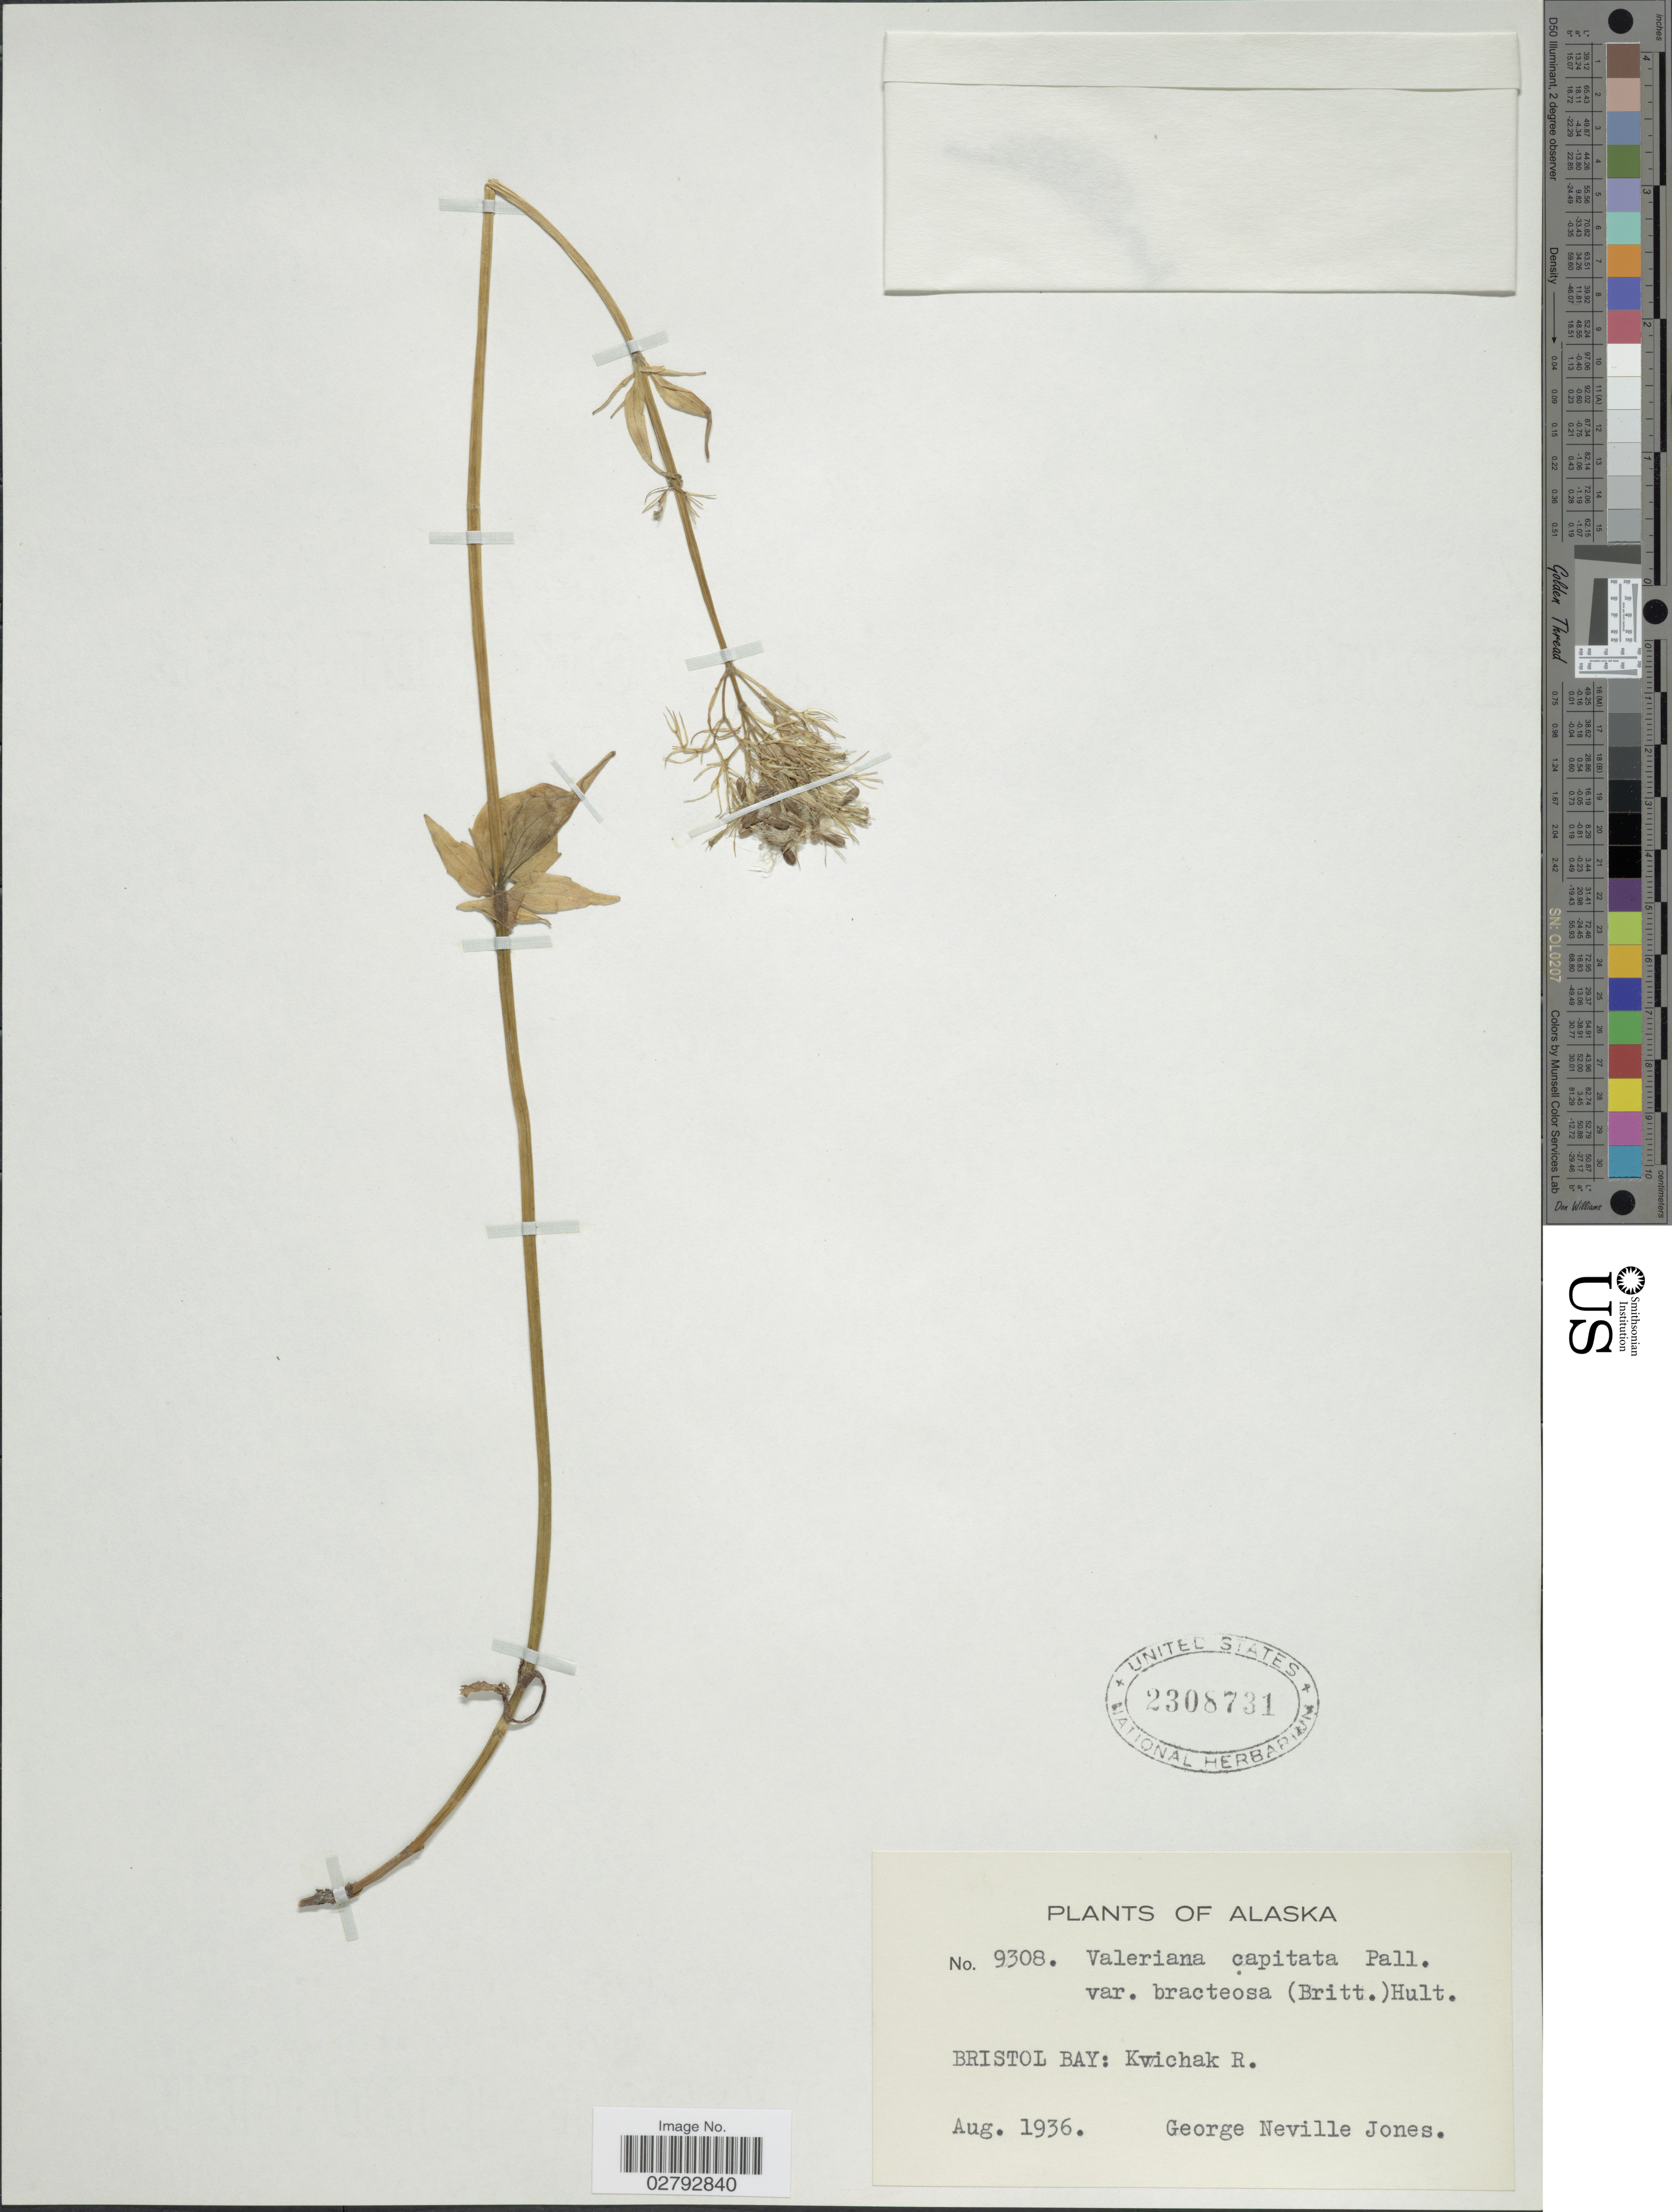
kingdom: Plantae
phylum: Tracheophyta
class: Magnoliopsida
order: Dipsacales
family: Caprifoliaceae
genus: Valeriana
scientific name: Valeriana capitata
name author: Link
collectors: G. N. Jones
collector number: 9308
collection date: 1936-08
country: United States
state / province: Alaska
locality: Bristol Bay: Kvichak R.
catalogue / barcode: US 2308731